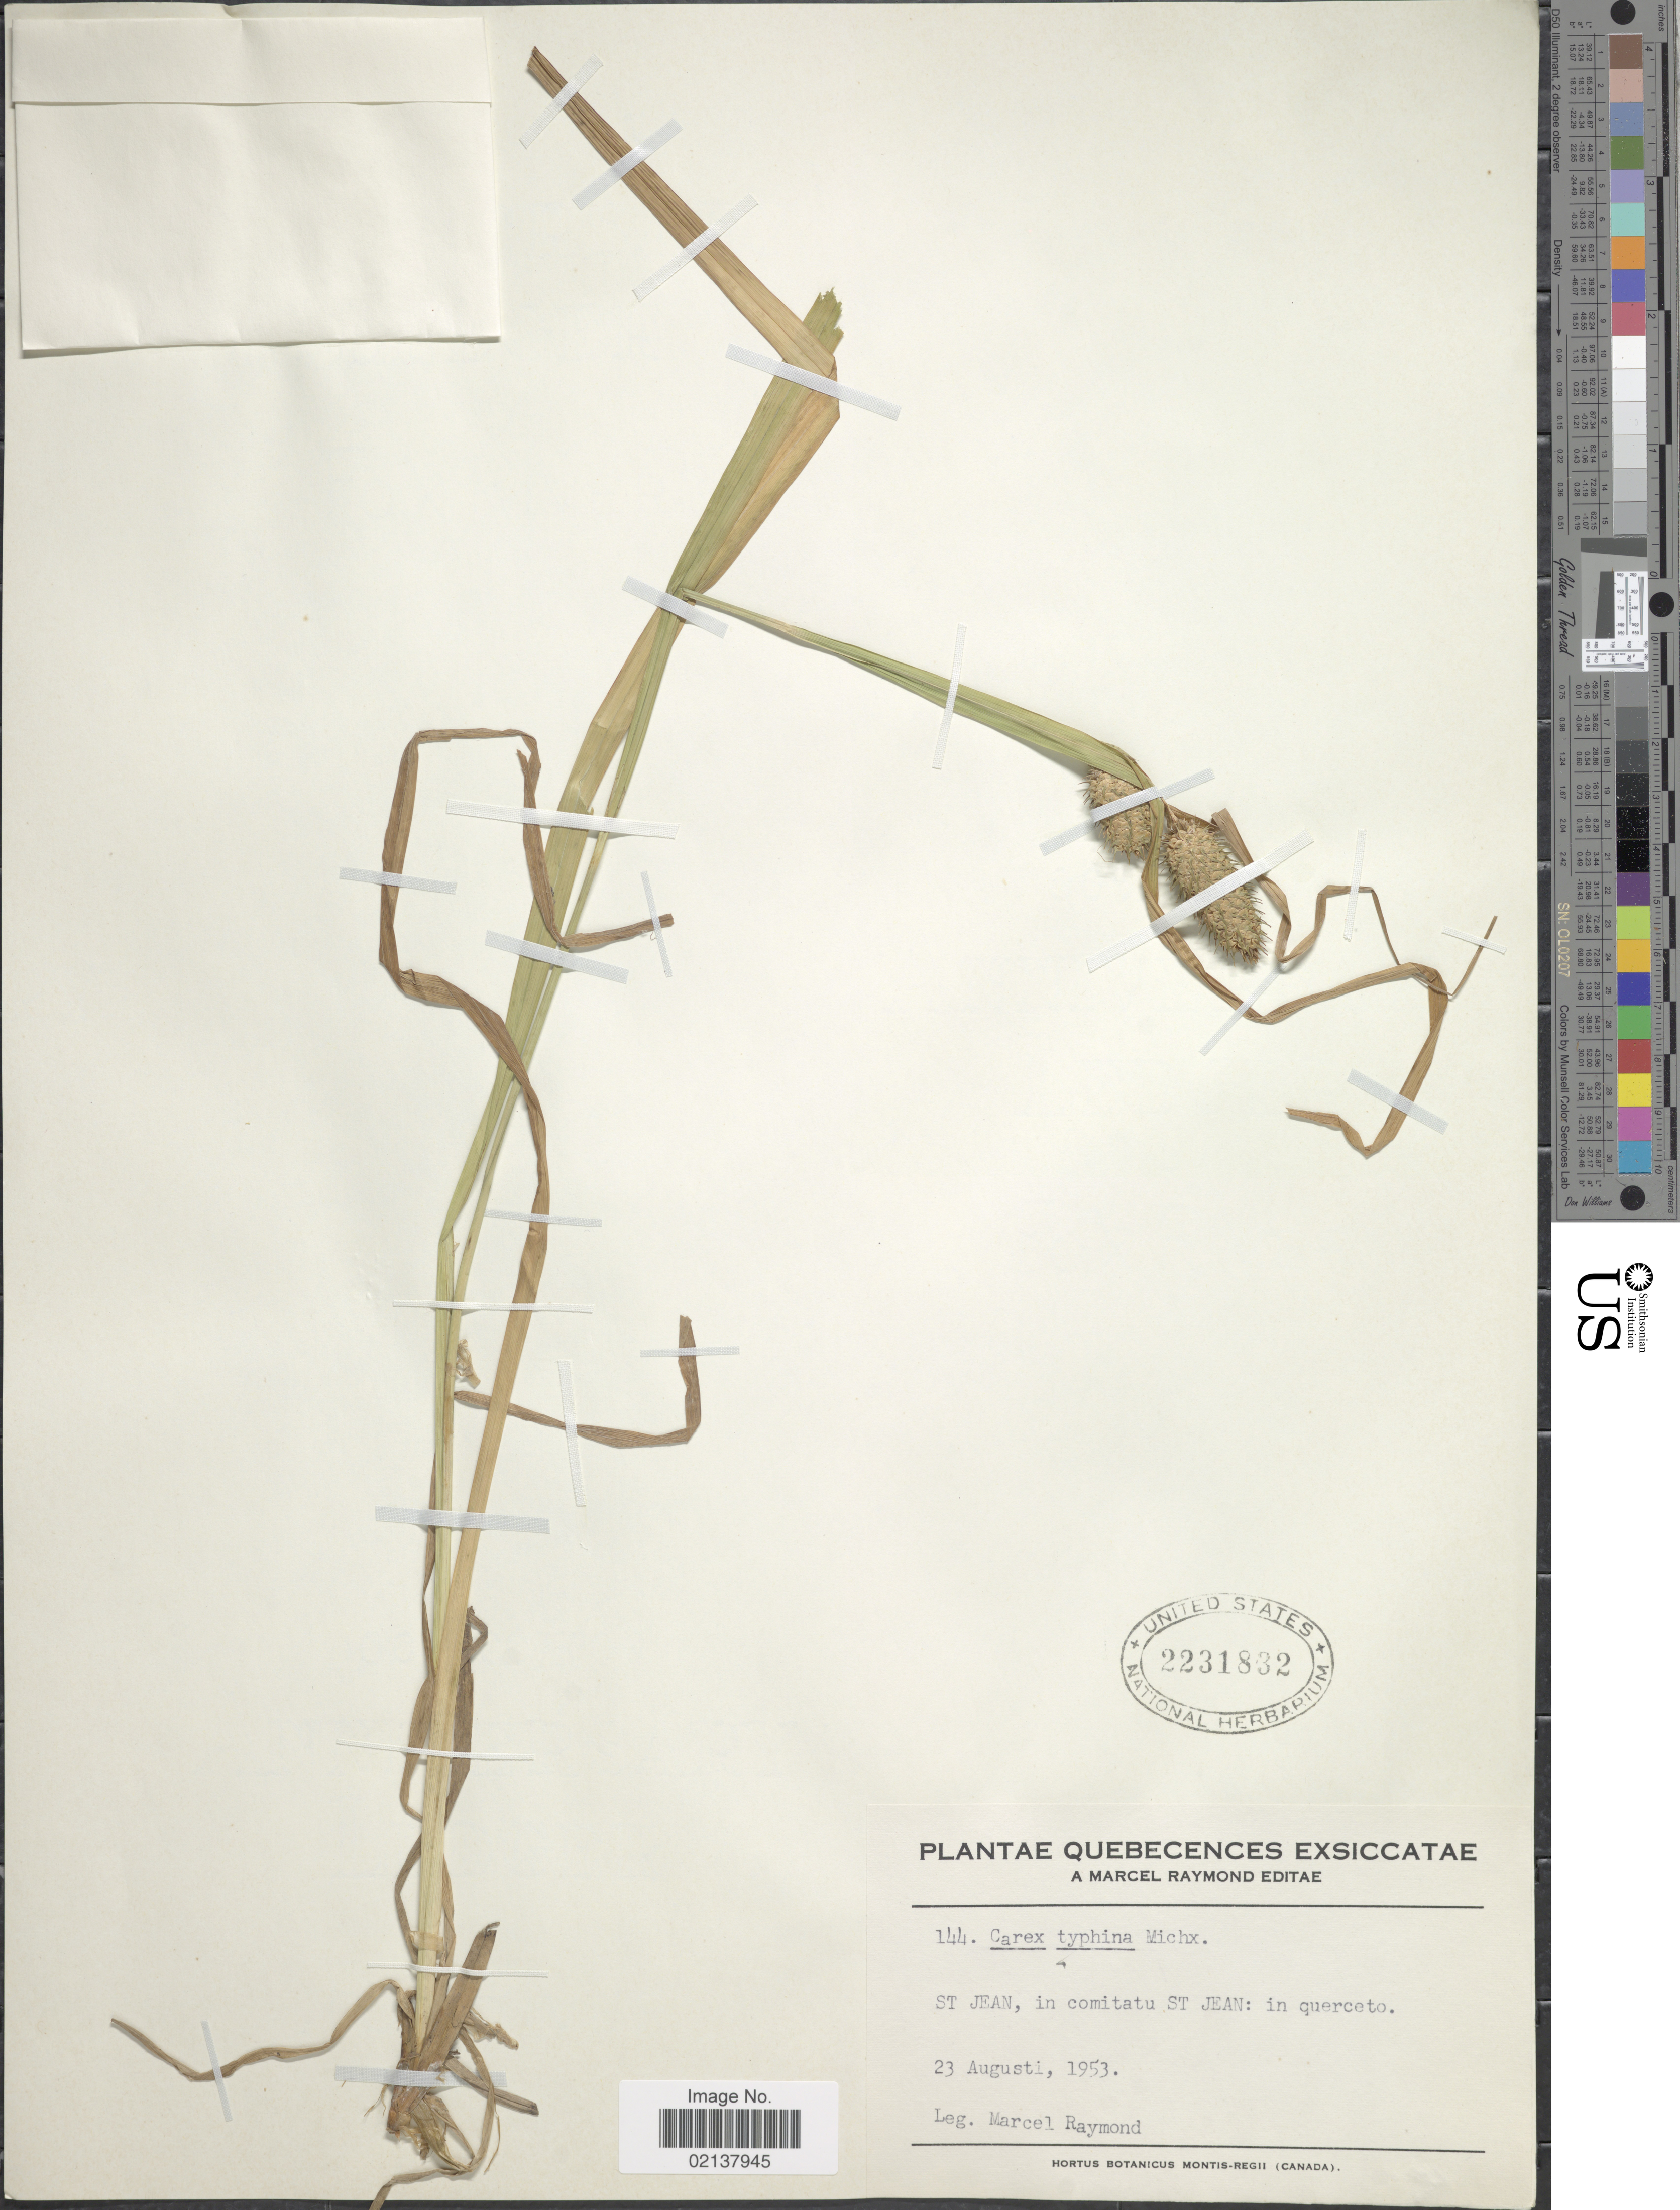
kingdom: Plantae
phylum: Tracheophyta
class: Liliopsida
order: Poales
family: Cyperaceae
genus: Carex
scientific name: Carex typhina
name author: Michx.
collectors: M. Raymond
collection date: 1953-08-23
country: Canada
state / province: Quebec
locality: St Jean, in comitatu ST Jean: in querceto.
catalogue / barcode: US 2231832